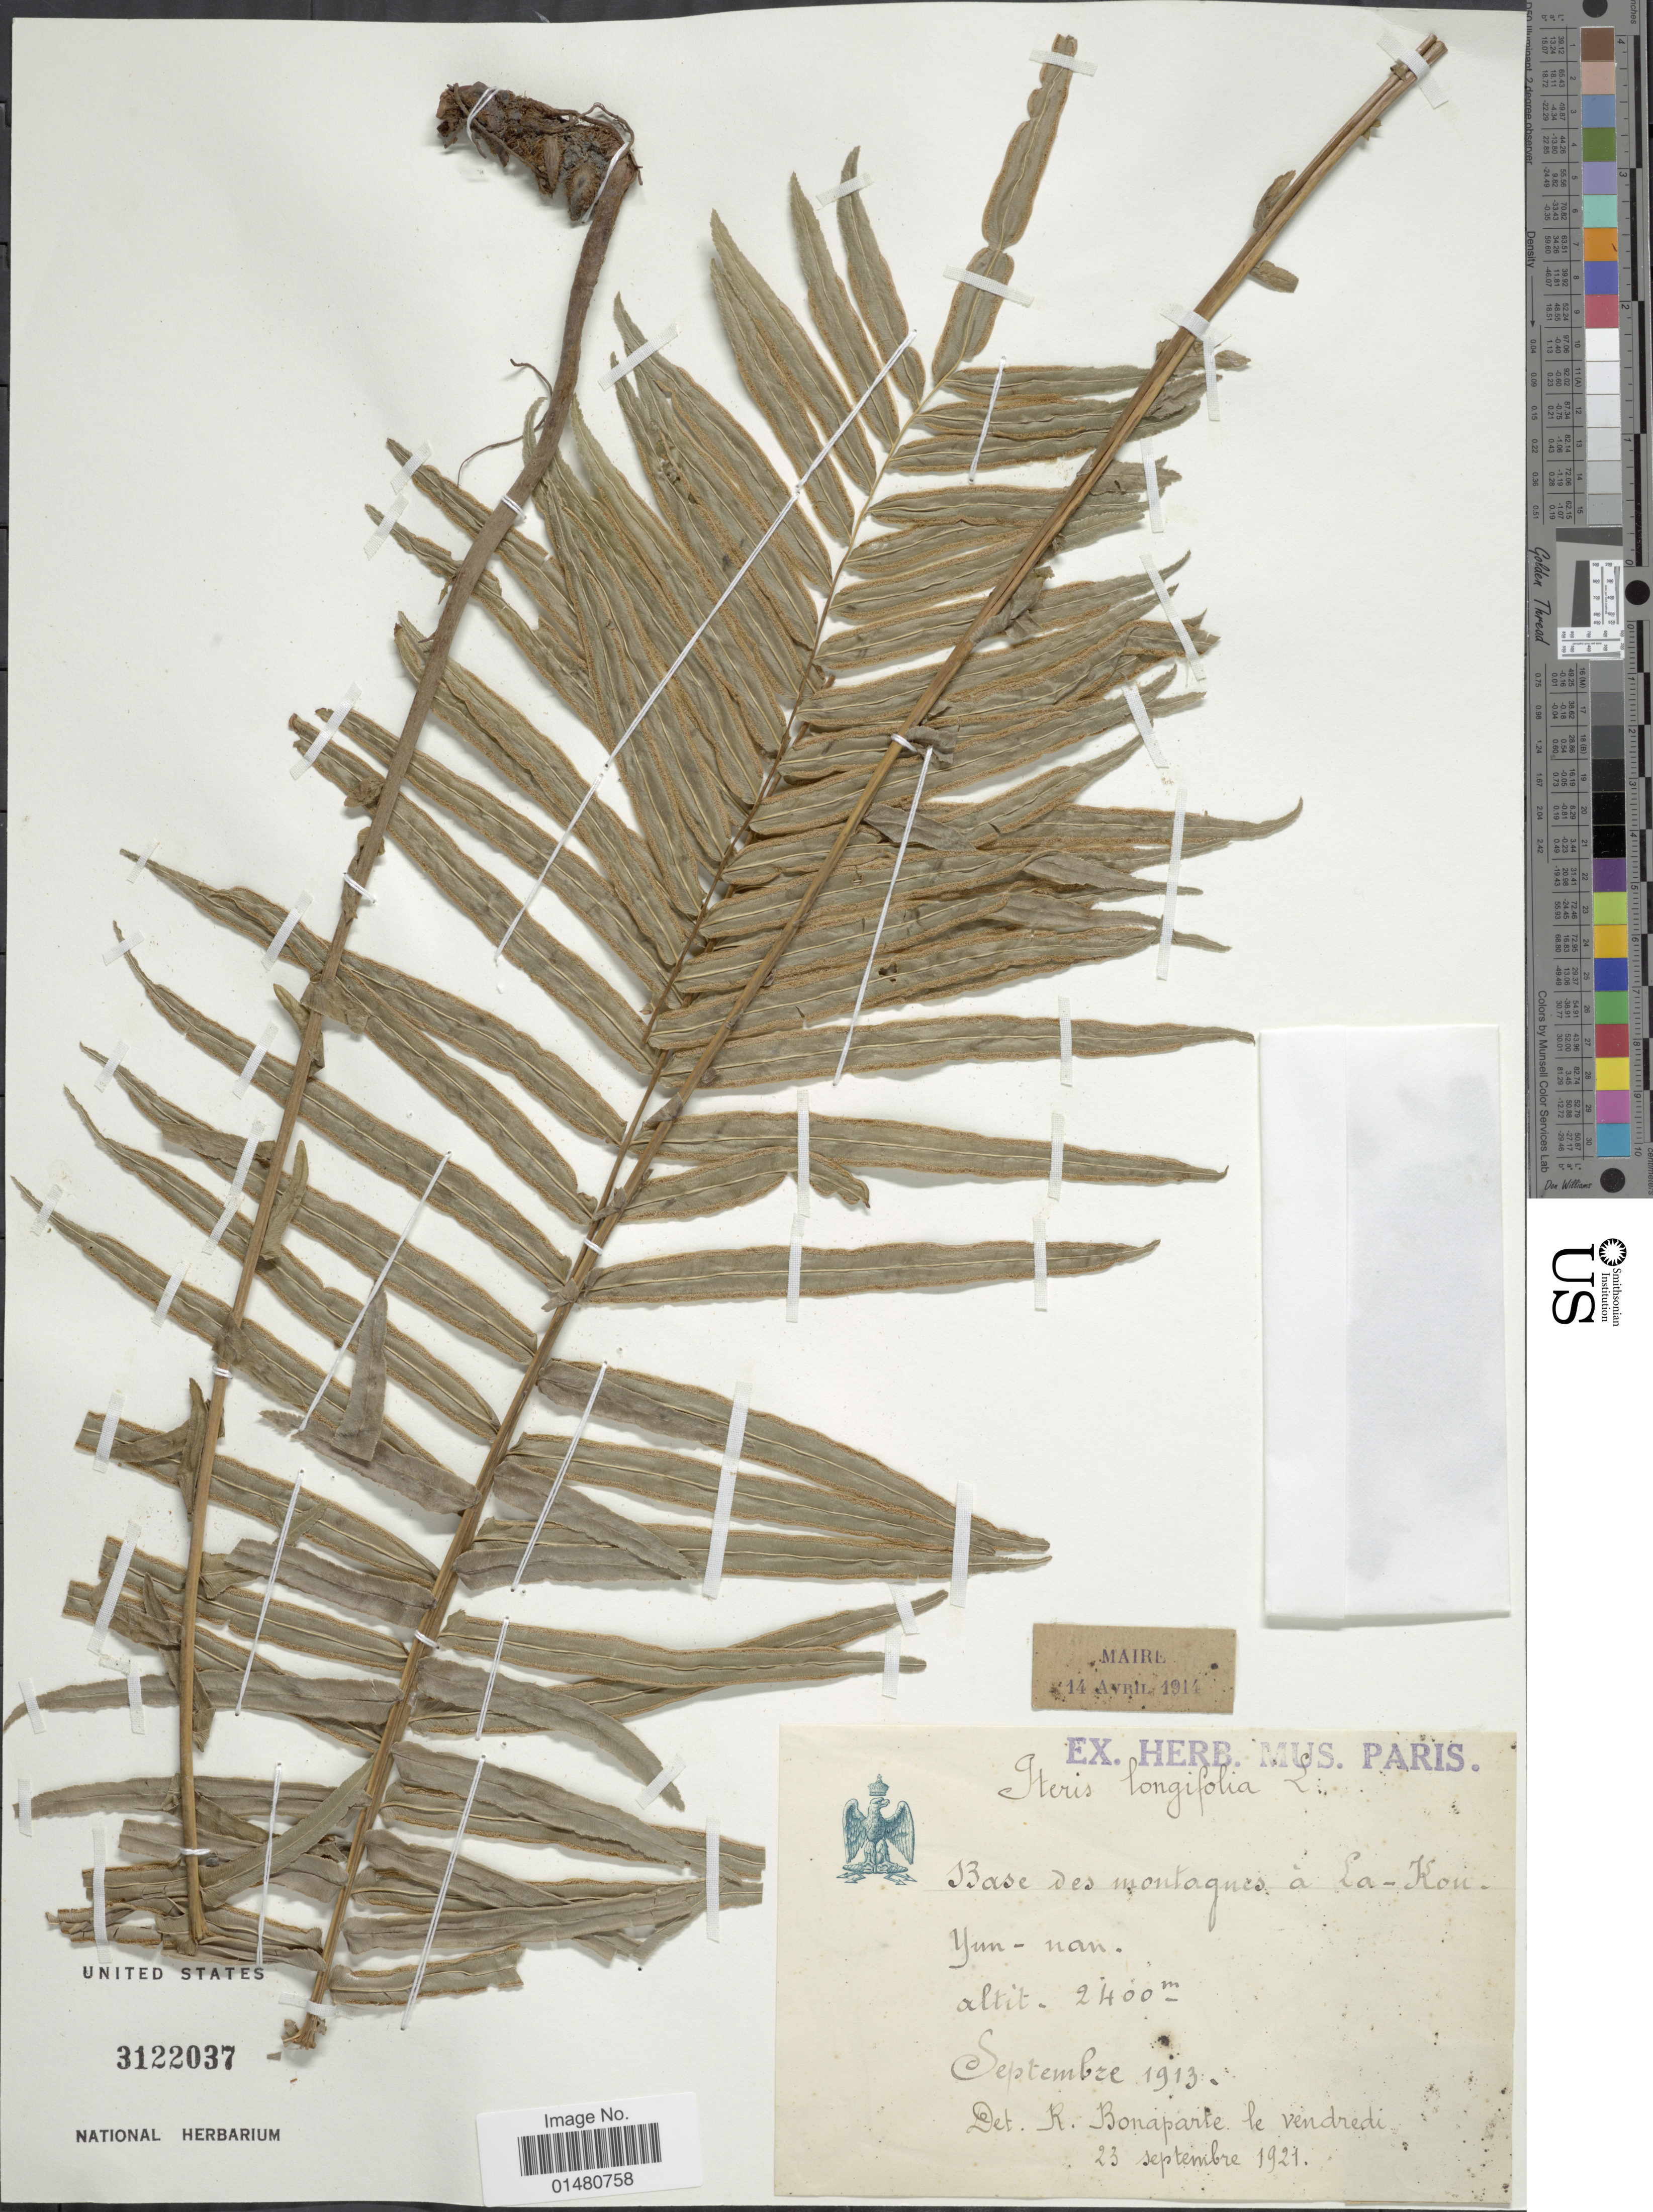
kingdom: Plantae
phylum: Tracheophyta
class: Polypodiopsida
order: Polypodiales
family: Pteridaceae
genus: Pteris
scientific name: Pteris longifolia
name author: L.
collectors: ex herb. Mus. Paris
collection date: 1913-09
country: China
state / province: Yunnan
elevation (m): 2400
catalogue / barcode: US 3122037